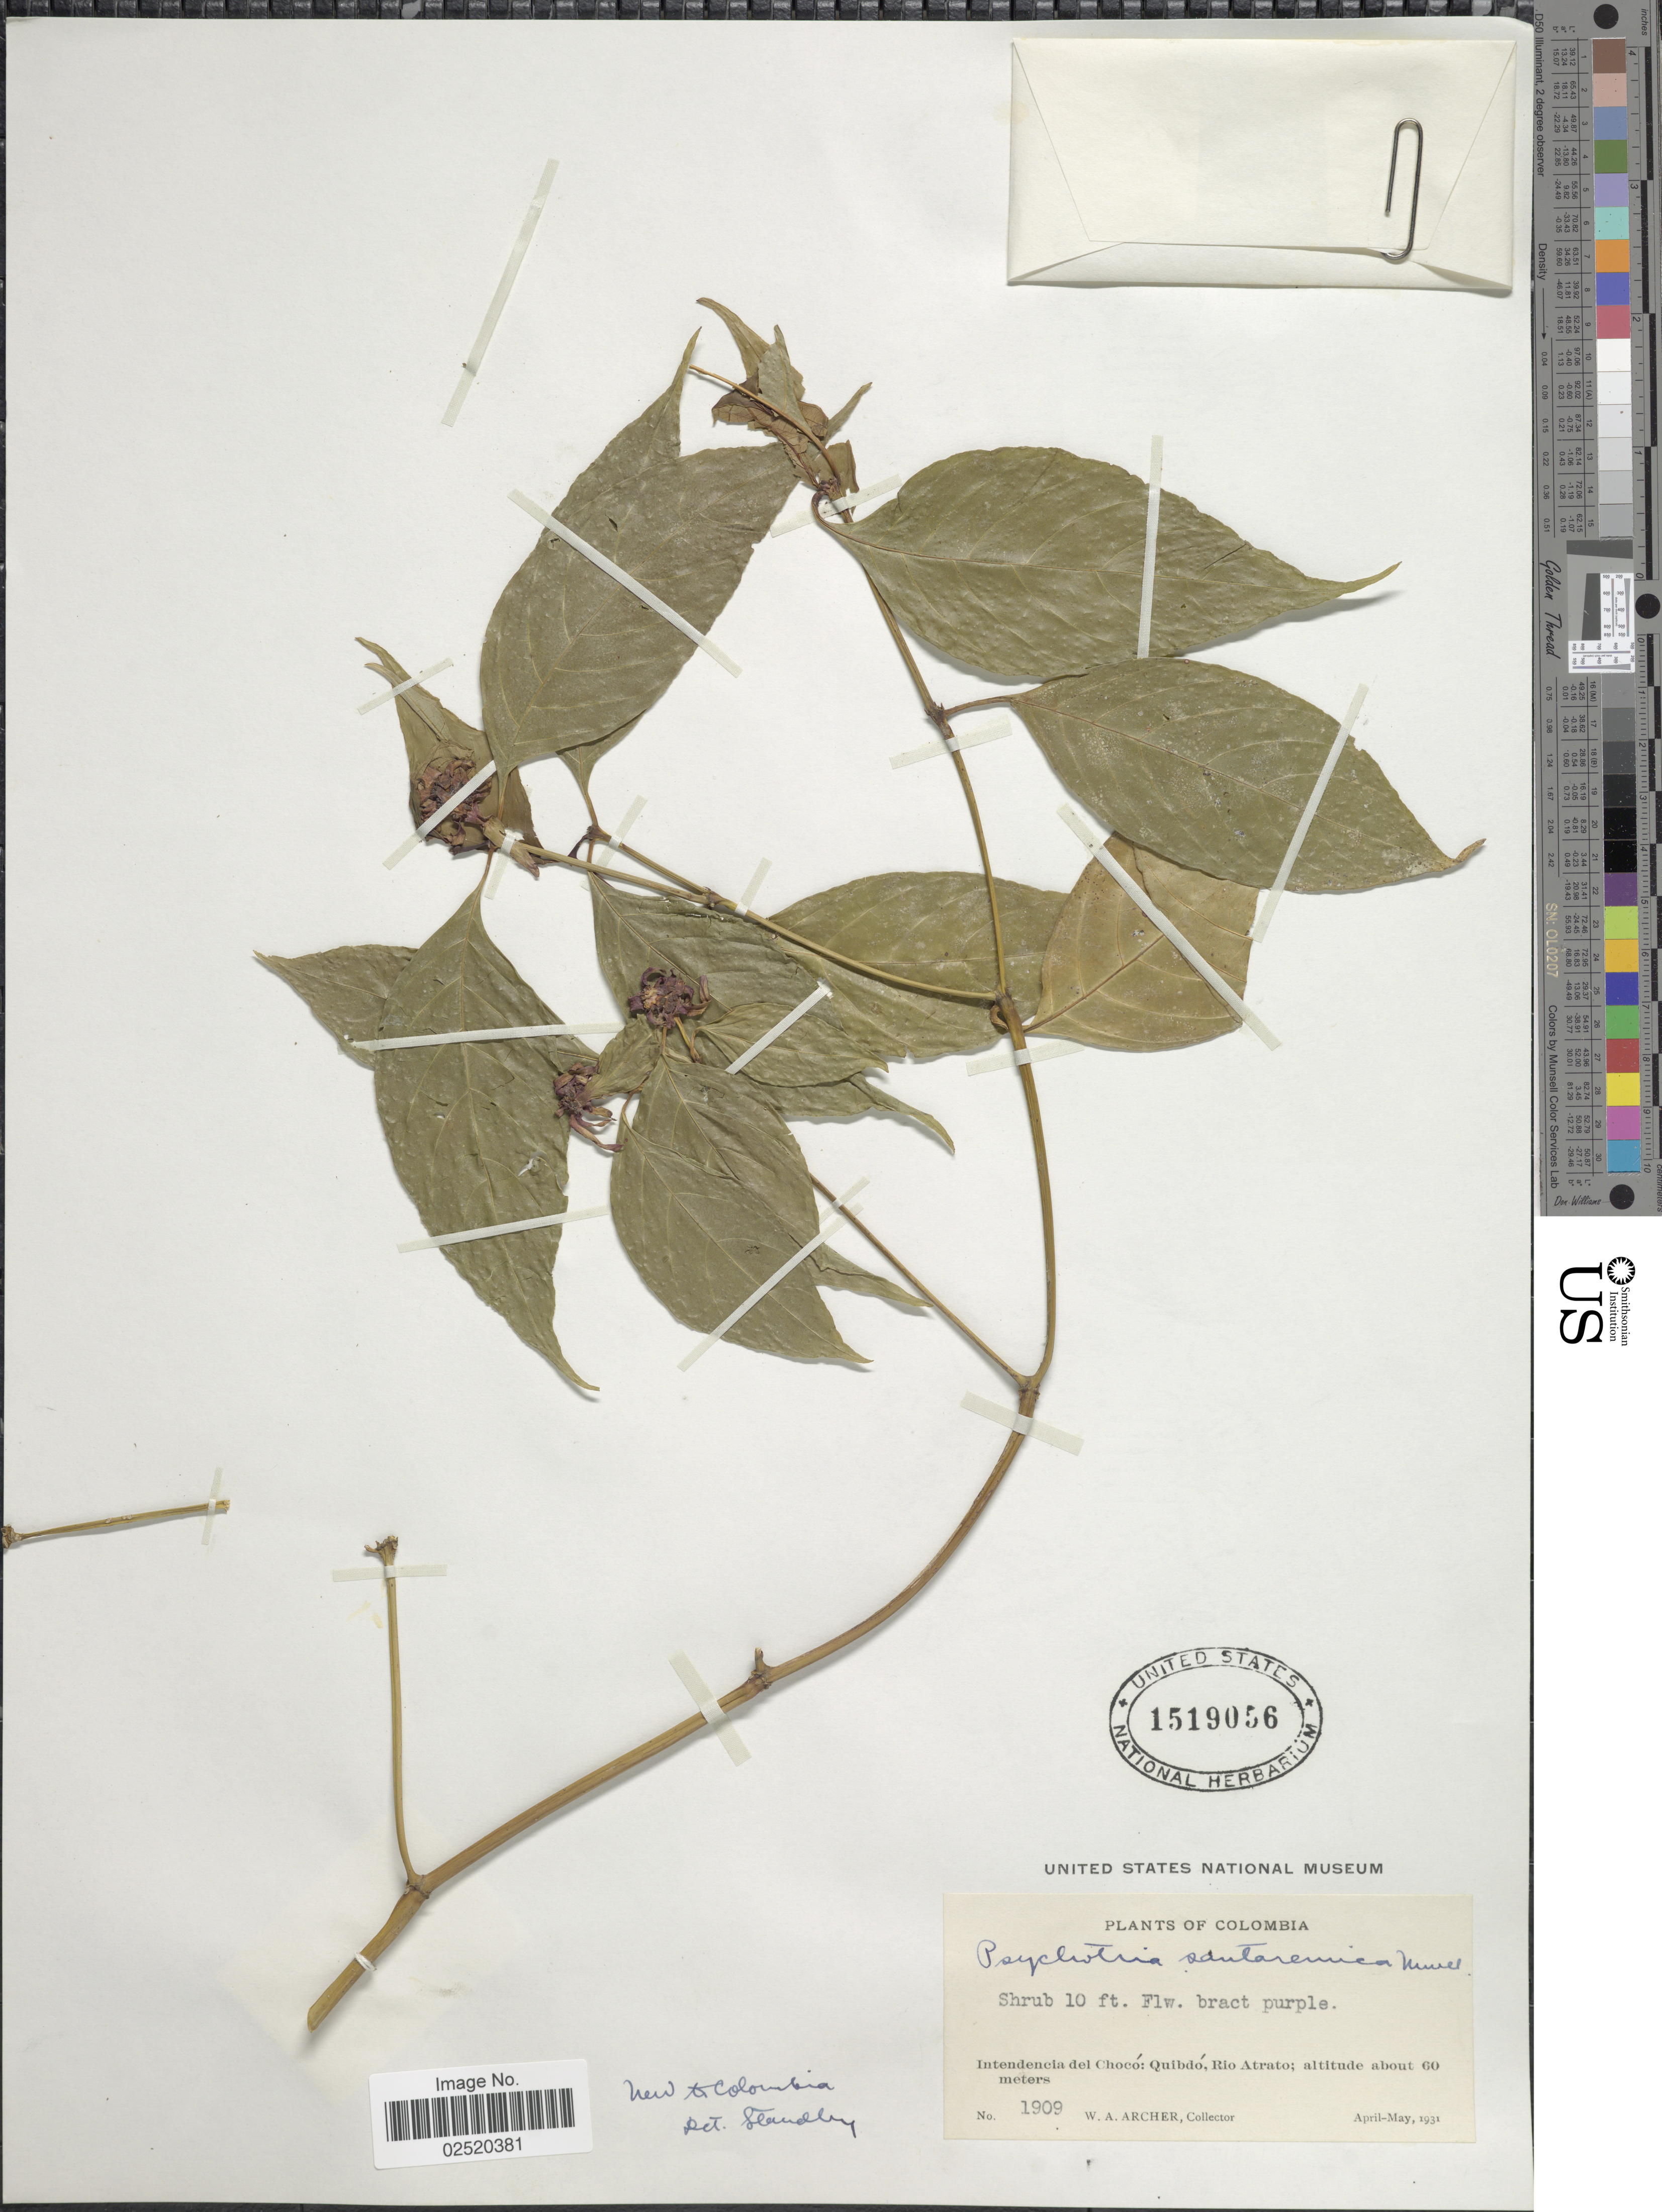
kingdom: Plantae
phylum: Tracheophyta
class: Magnoliopsida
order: Gentianales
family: Rubiaceae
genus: Psychotria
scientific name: Psychotria santaremica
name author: Müll. Arg.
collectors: W. A. Archer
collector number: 1909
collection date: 1931-04/1931-05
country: Colombia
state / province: Chocó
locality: Quibdo, Rio Atrato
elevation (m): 60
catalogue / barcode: US 1519056